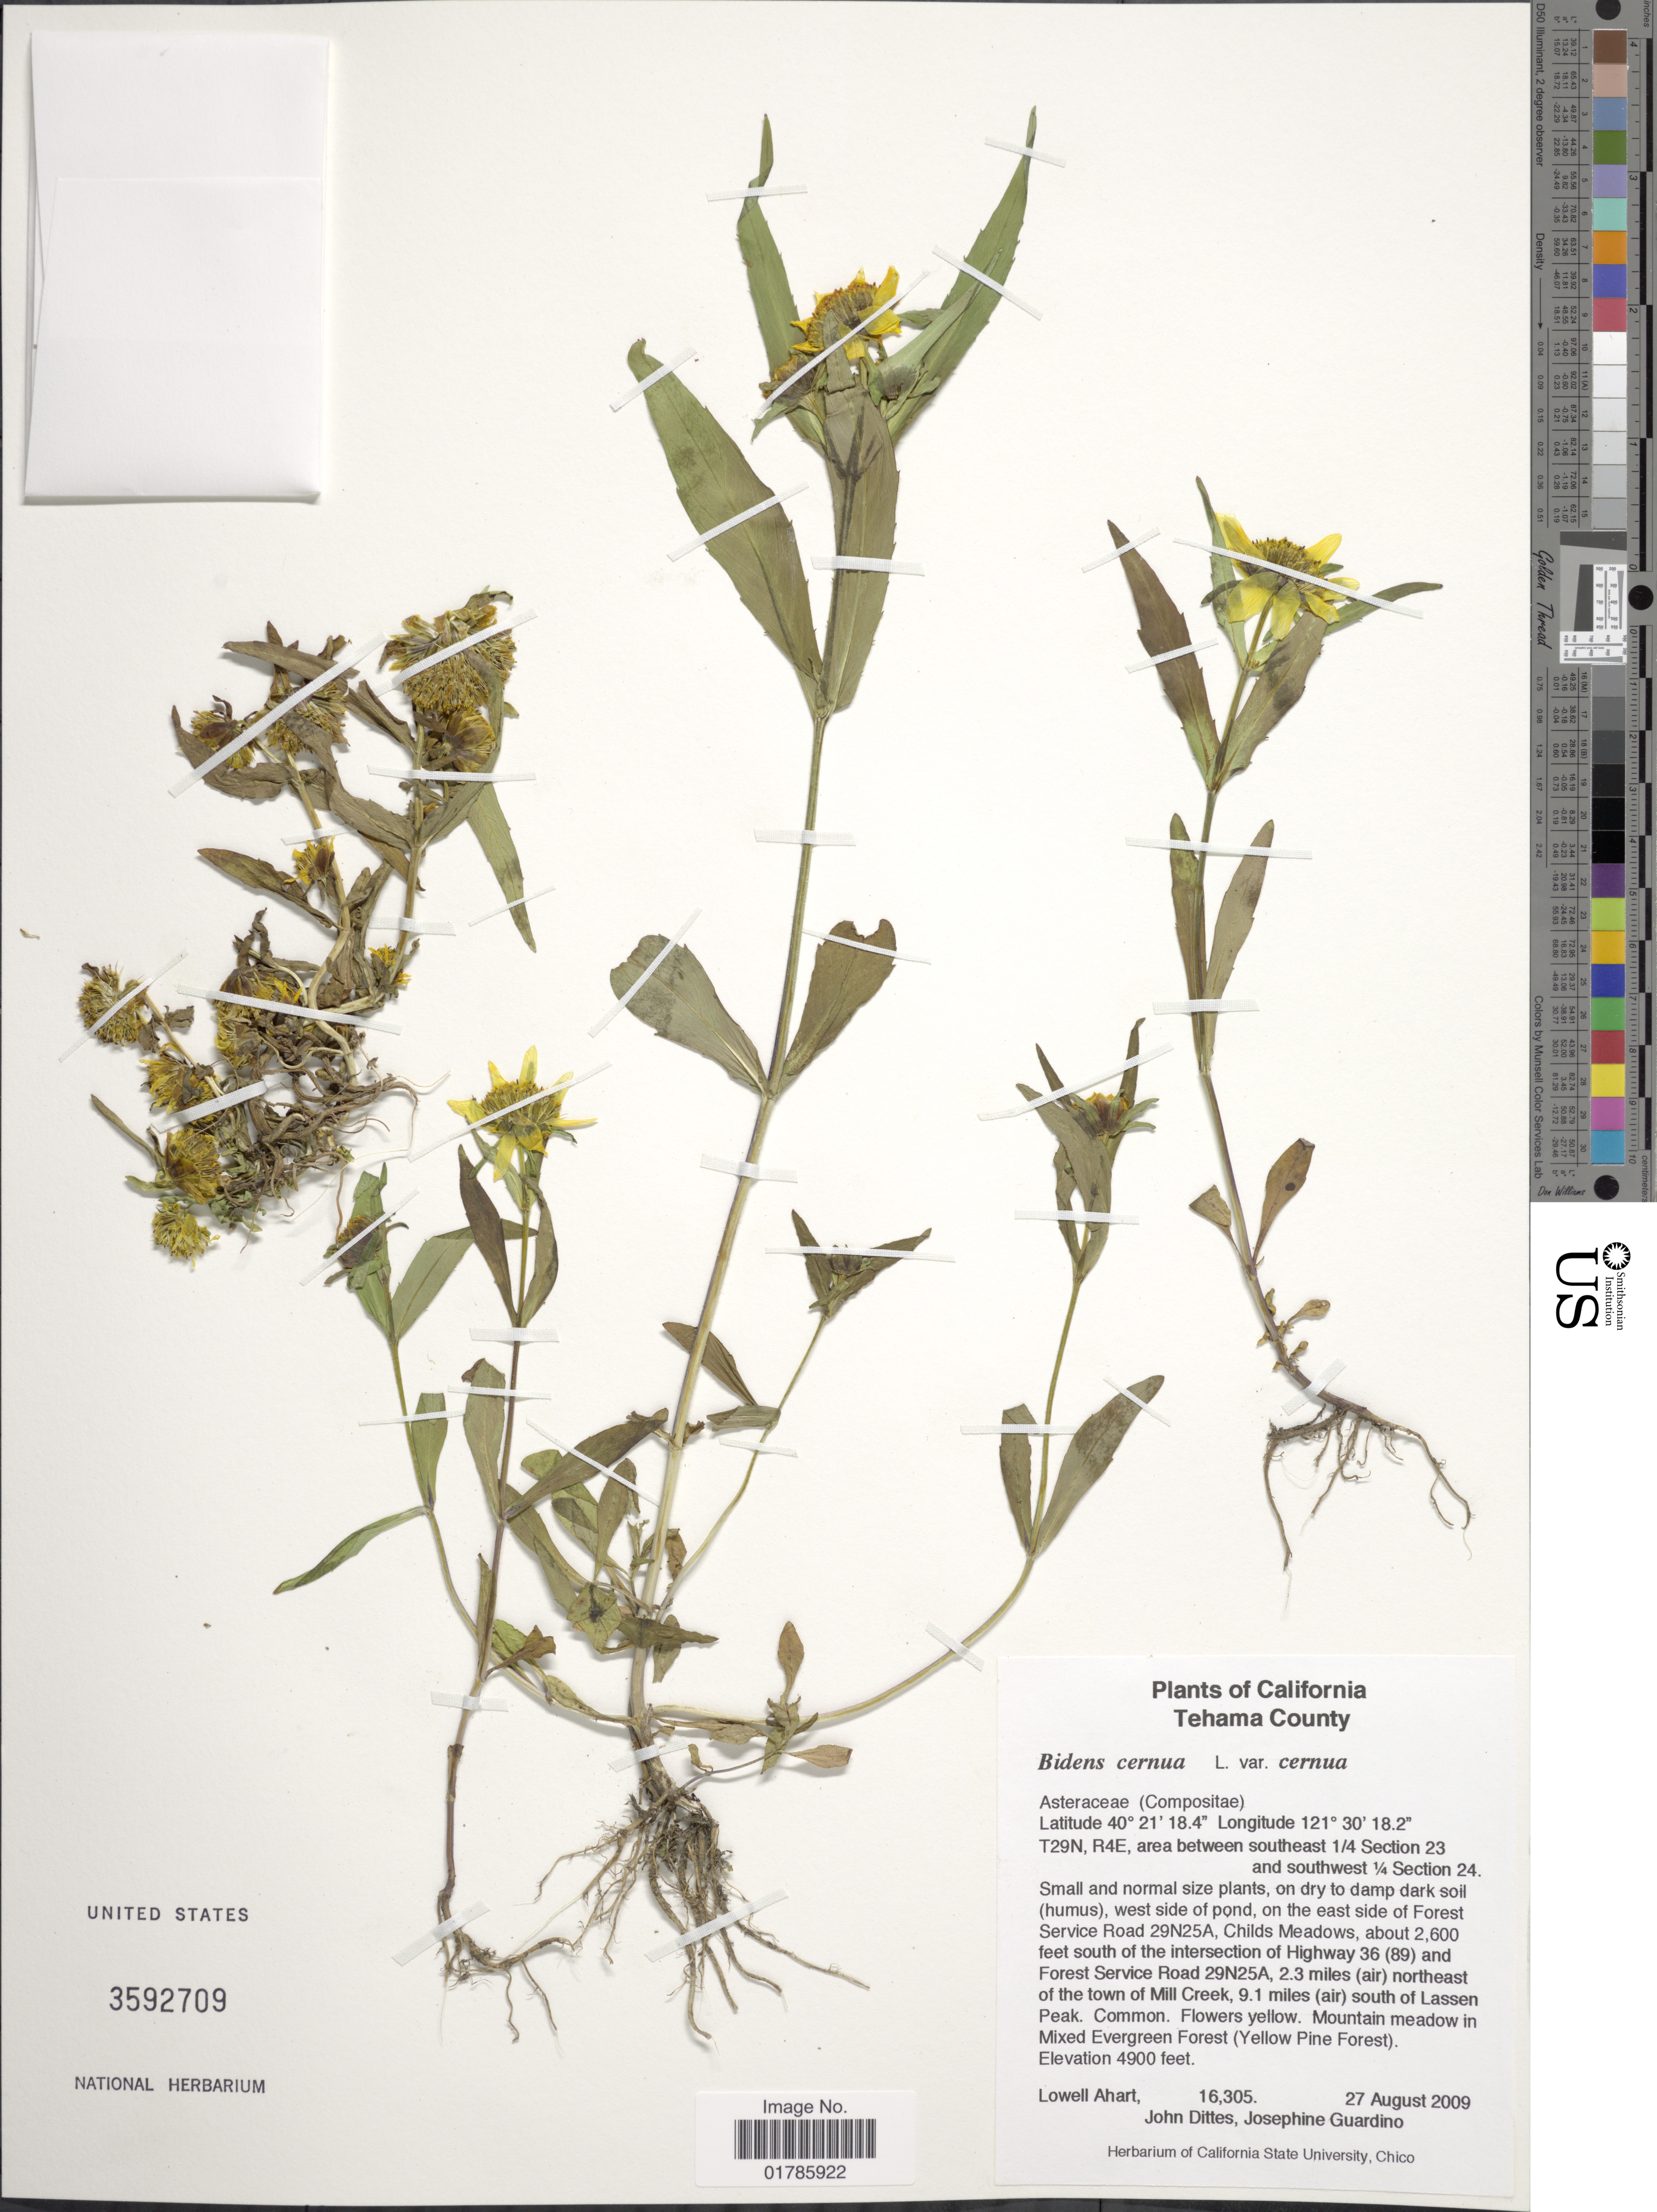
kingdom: Plantae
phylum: Tracheophyta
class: Magnoliopsida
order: Asterales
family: Asteraceae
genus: Bidens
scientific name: Bidens cernua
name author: L.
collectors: L. Ahart, J. Dittes & J. Guardino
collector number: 16305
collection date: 2009-08-27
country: United States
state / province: California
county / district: Tehama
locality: Tehama County, T29N, R4E, area between southeast 1/4 Section 23 and southwest 1/4 Section 24, on the east side of Forest Service Road 29N25A, 2.3 miles (air) south of Lassen Peak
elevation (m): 1494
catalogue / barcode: US 3592709